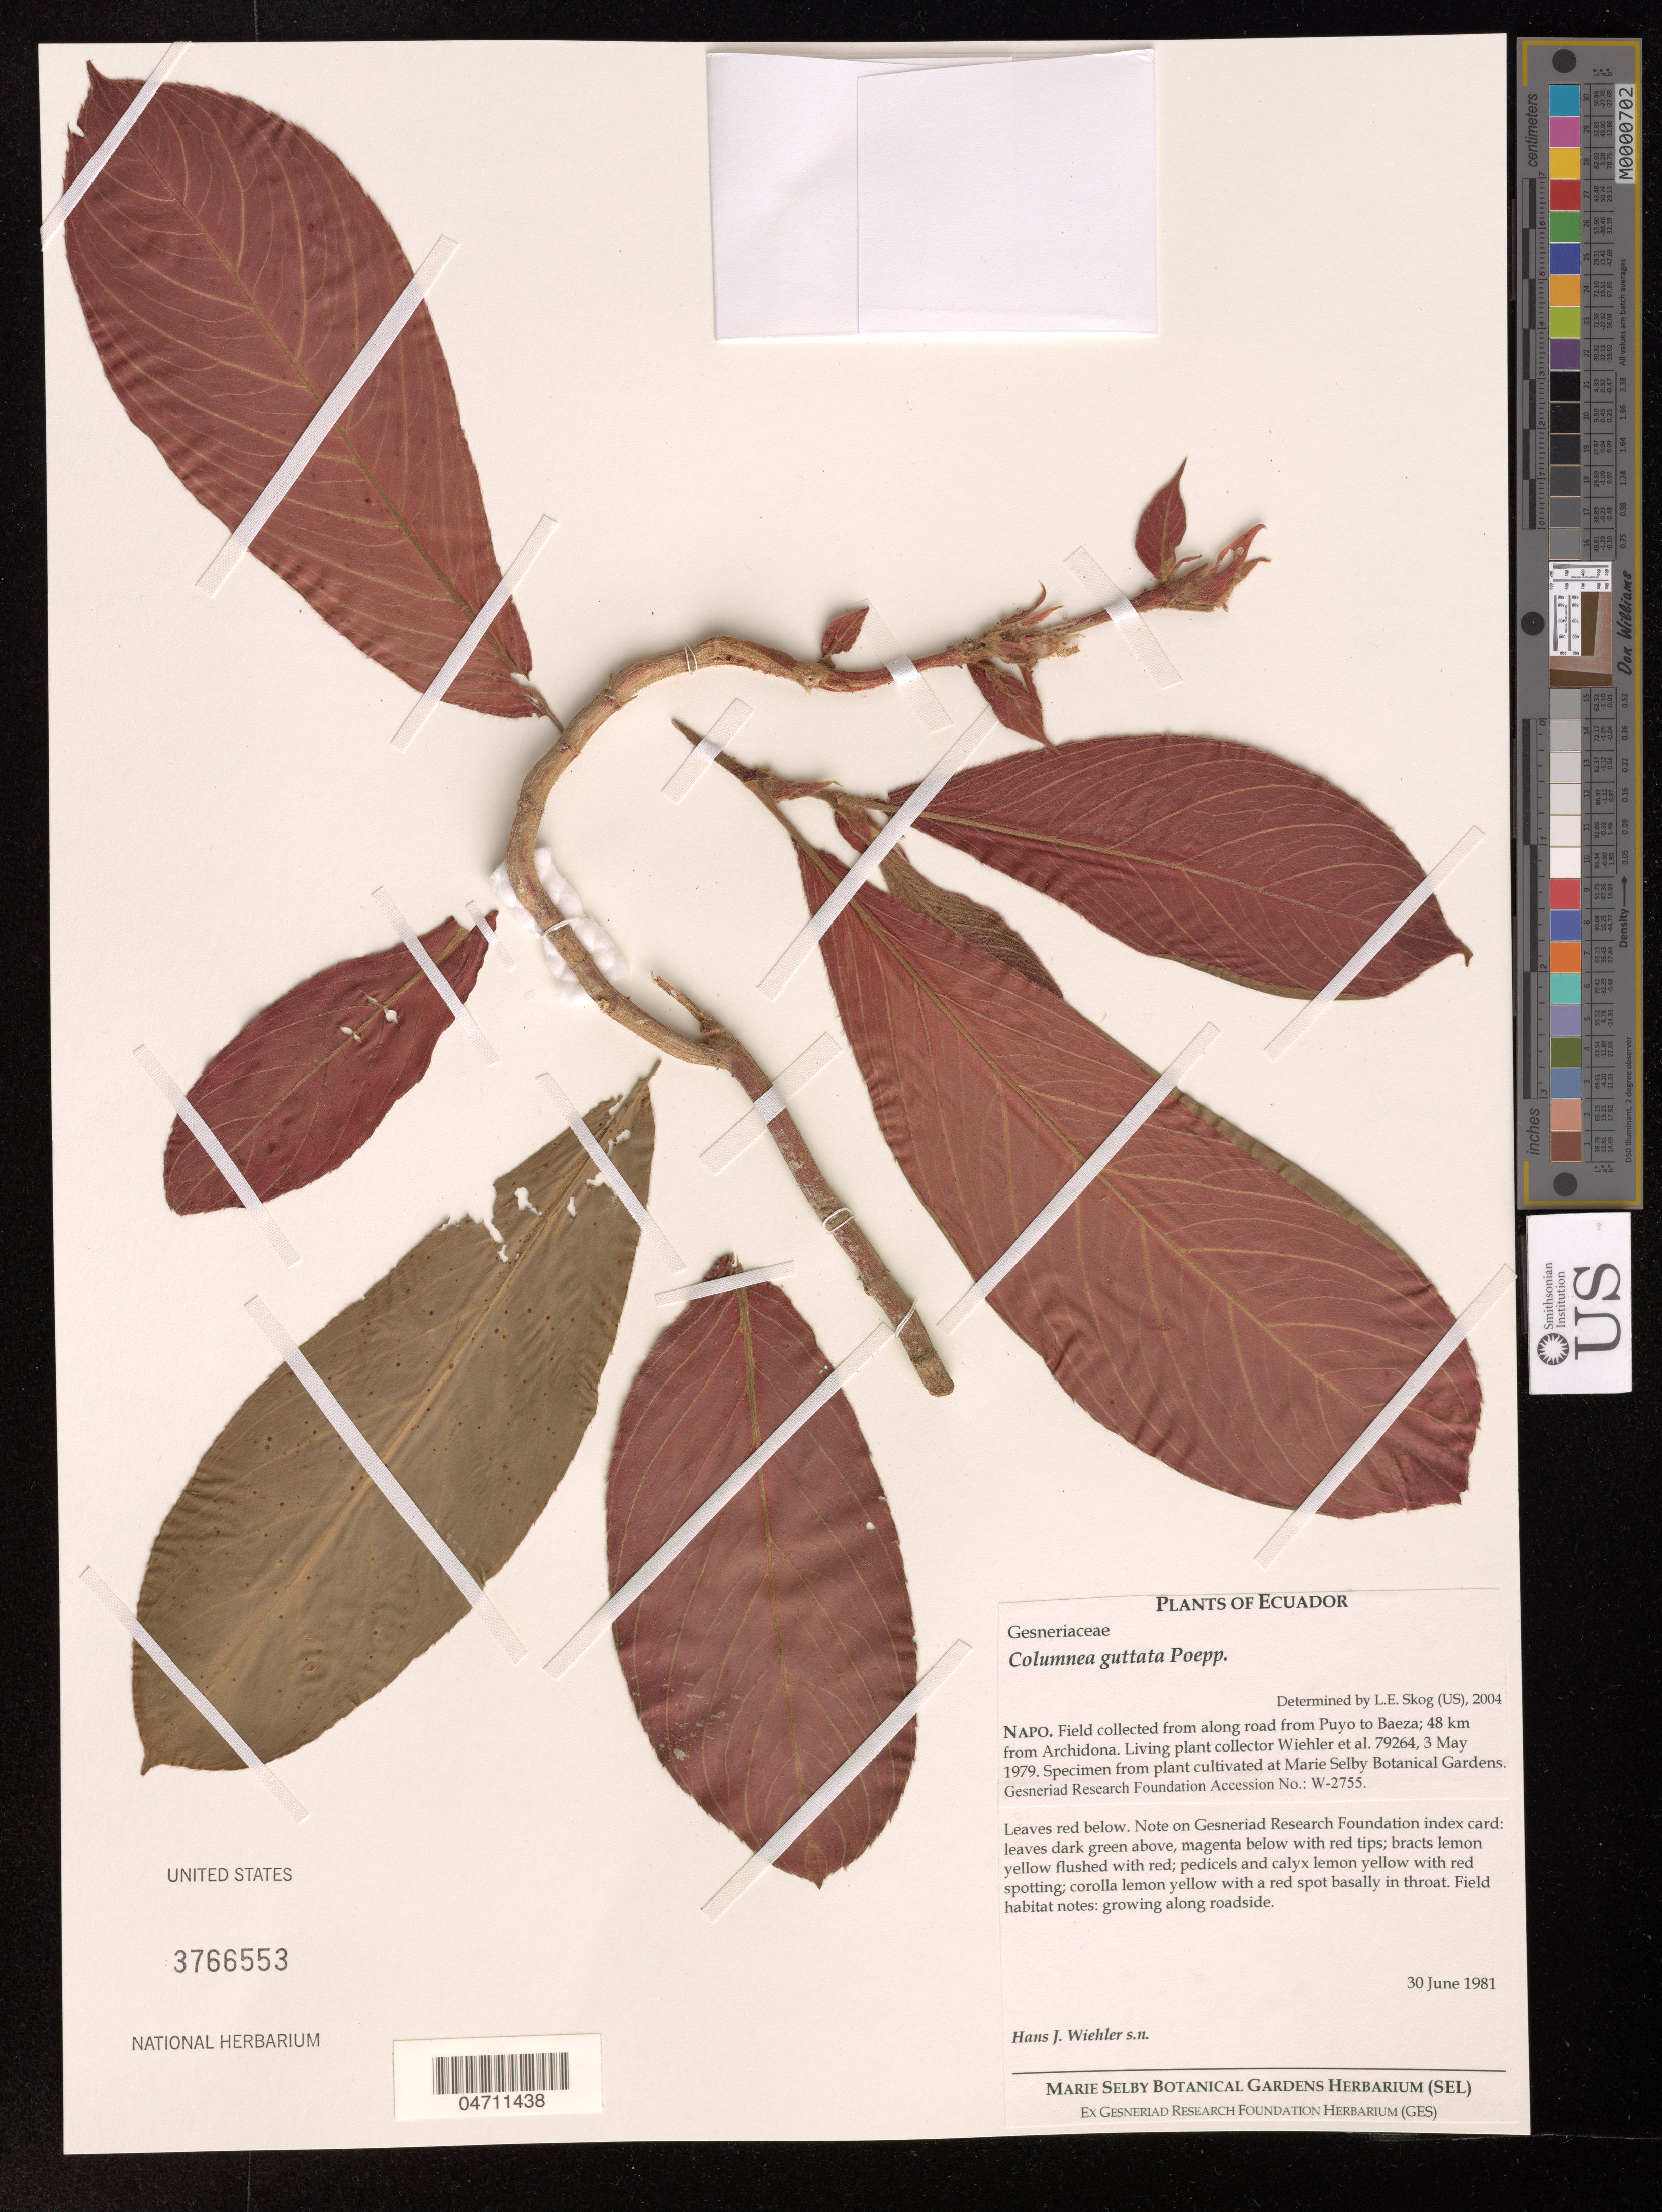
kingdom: Plantae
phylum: Tracheophyta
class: Magnoliopsida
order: Lamiales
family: Gesneriaceae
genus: Columnea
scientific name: Columnea guttata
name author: Poepp.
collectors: H. Wiehler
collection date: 1981-06-30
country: Ecuador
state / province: Napo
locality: Along road from Puyo to Baeza; 48 km from Archidona.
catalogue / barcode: US 3766553